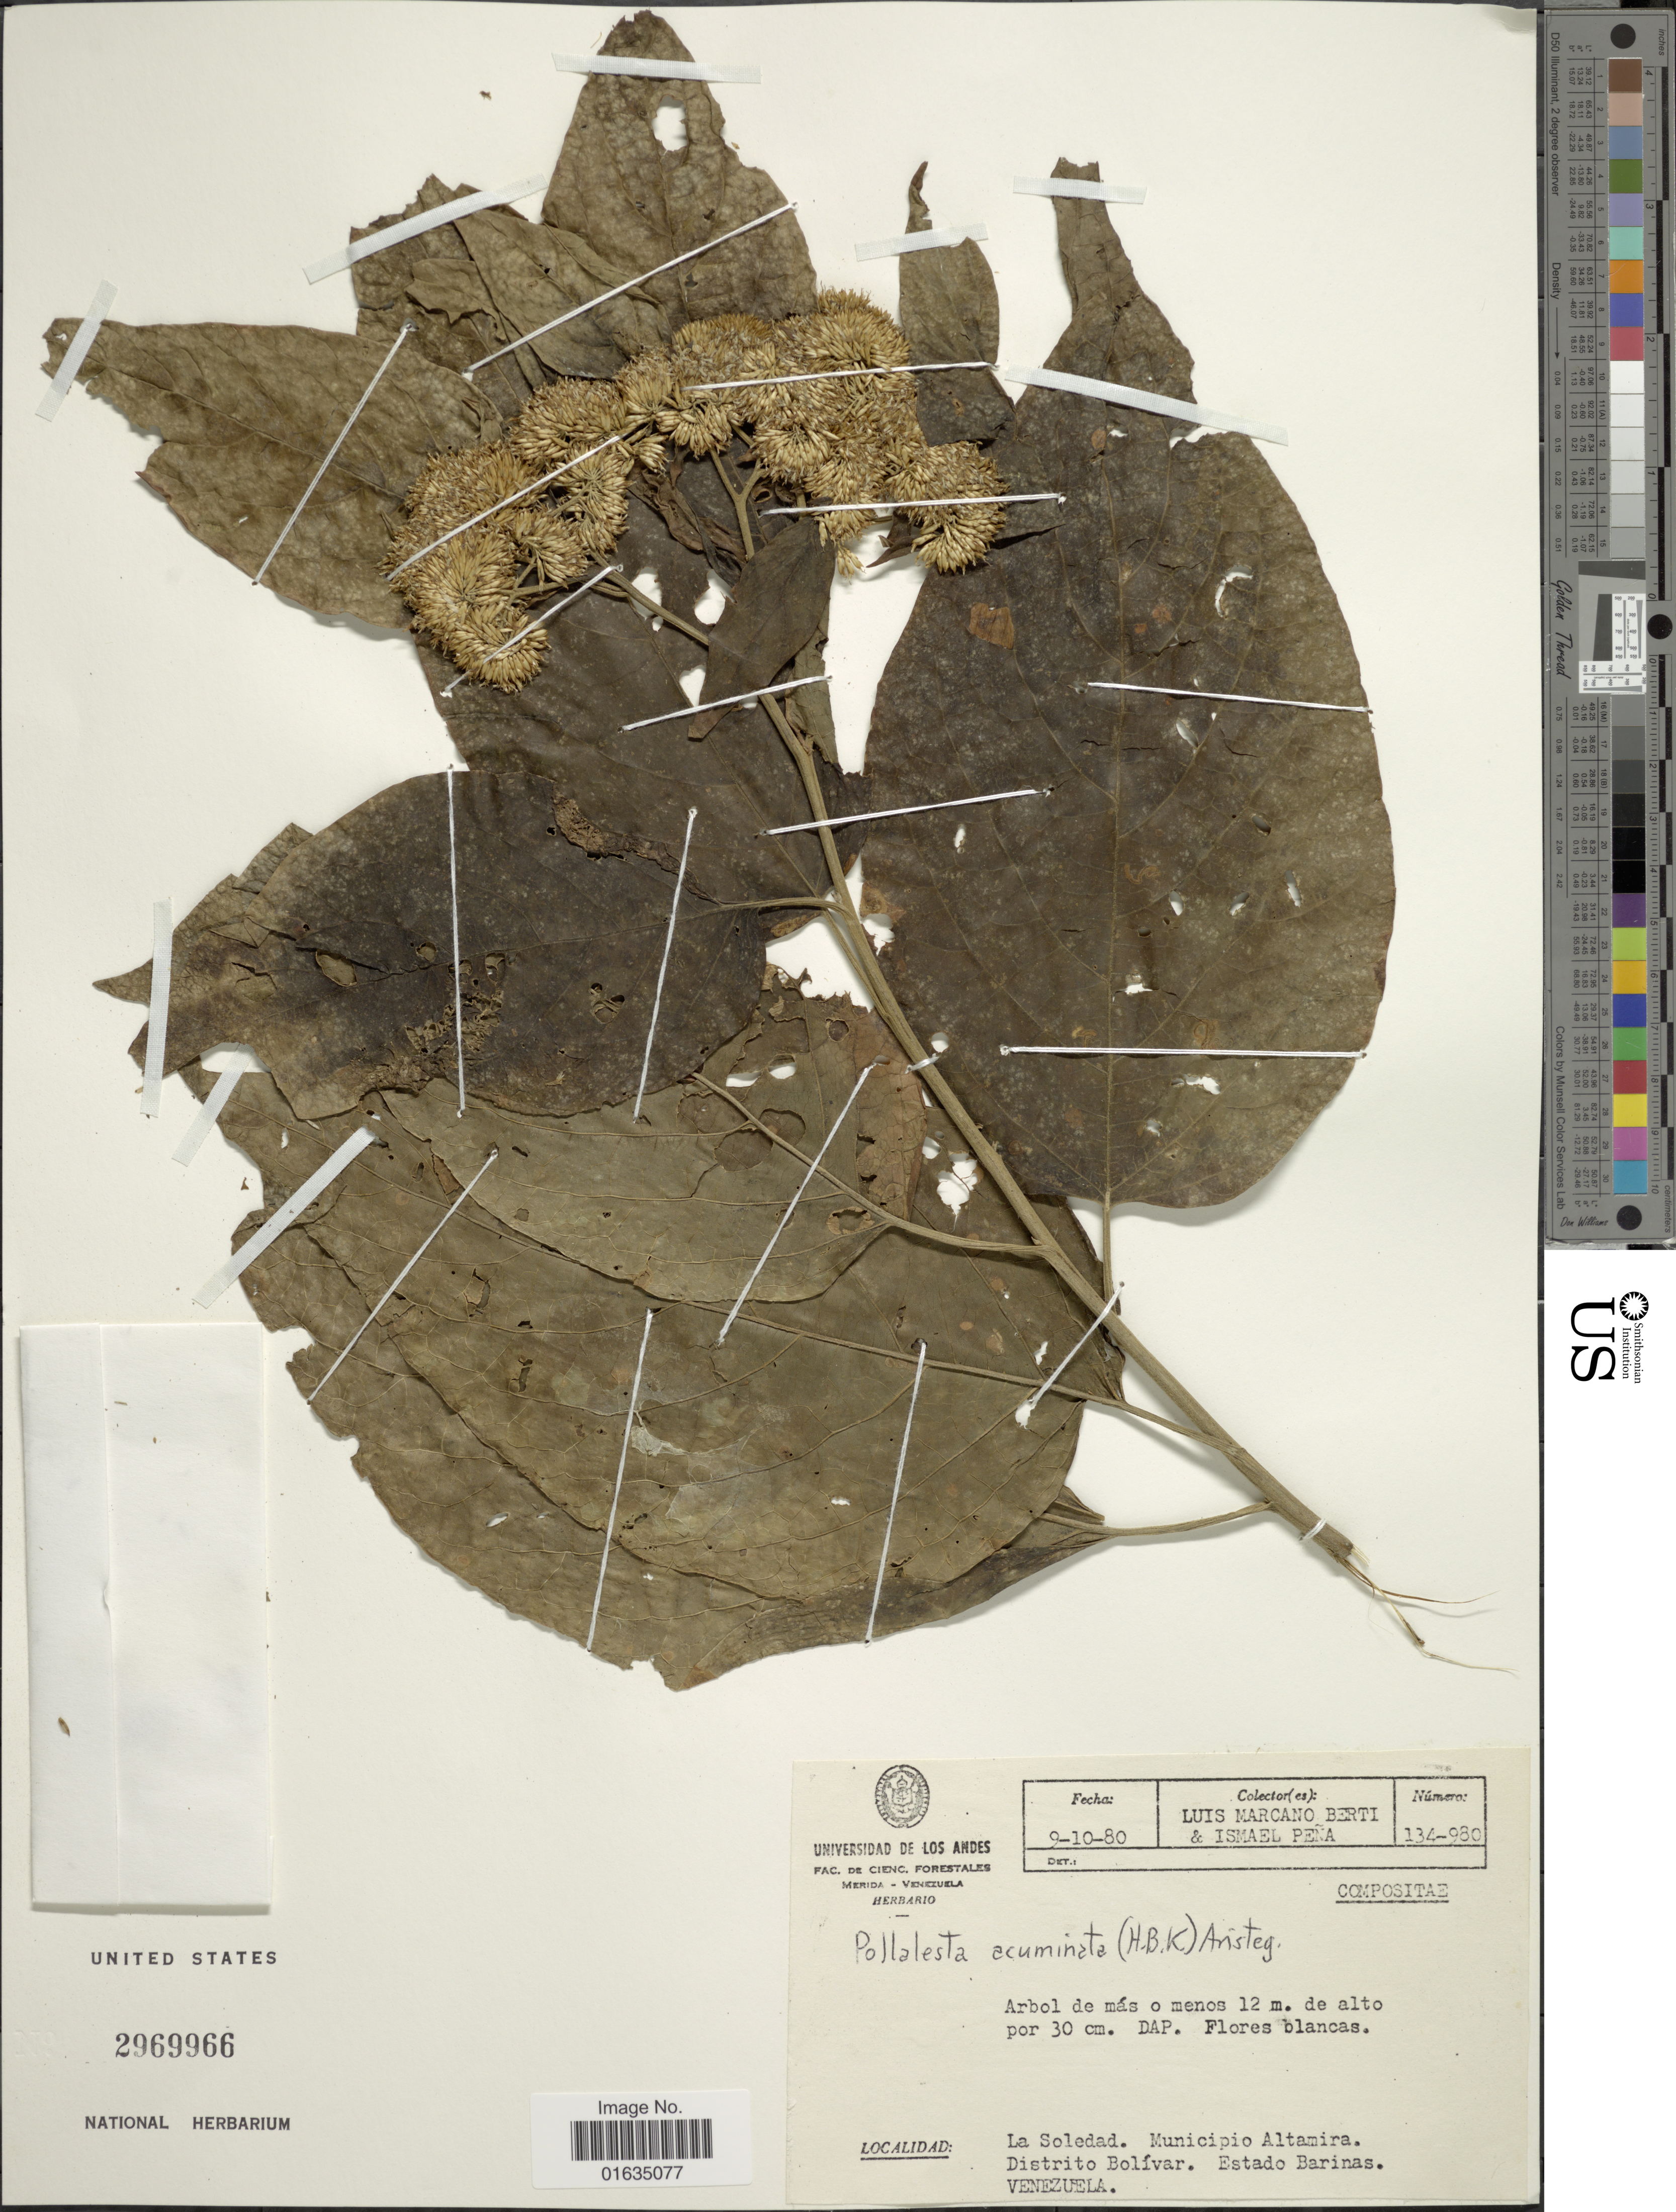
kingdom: Plantae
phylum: Tracheophyta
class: Magnoliopsida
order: Asterales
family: Asteraceae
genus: Pollalesta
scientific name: Pollalesta acuminata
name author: (Kunth) Aristeg.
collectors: L. Marcano-Berti & I. Pena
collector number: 134-980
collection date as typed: Transcribed d/m/y: 9/10/80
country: Venezuela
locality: La Soledad, Municipio Altamira, Distrito Bolivar, Estado Barinas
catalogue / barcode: US 2969966